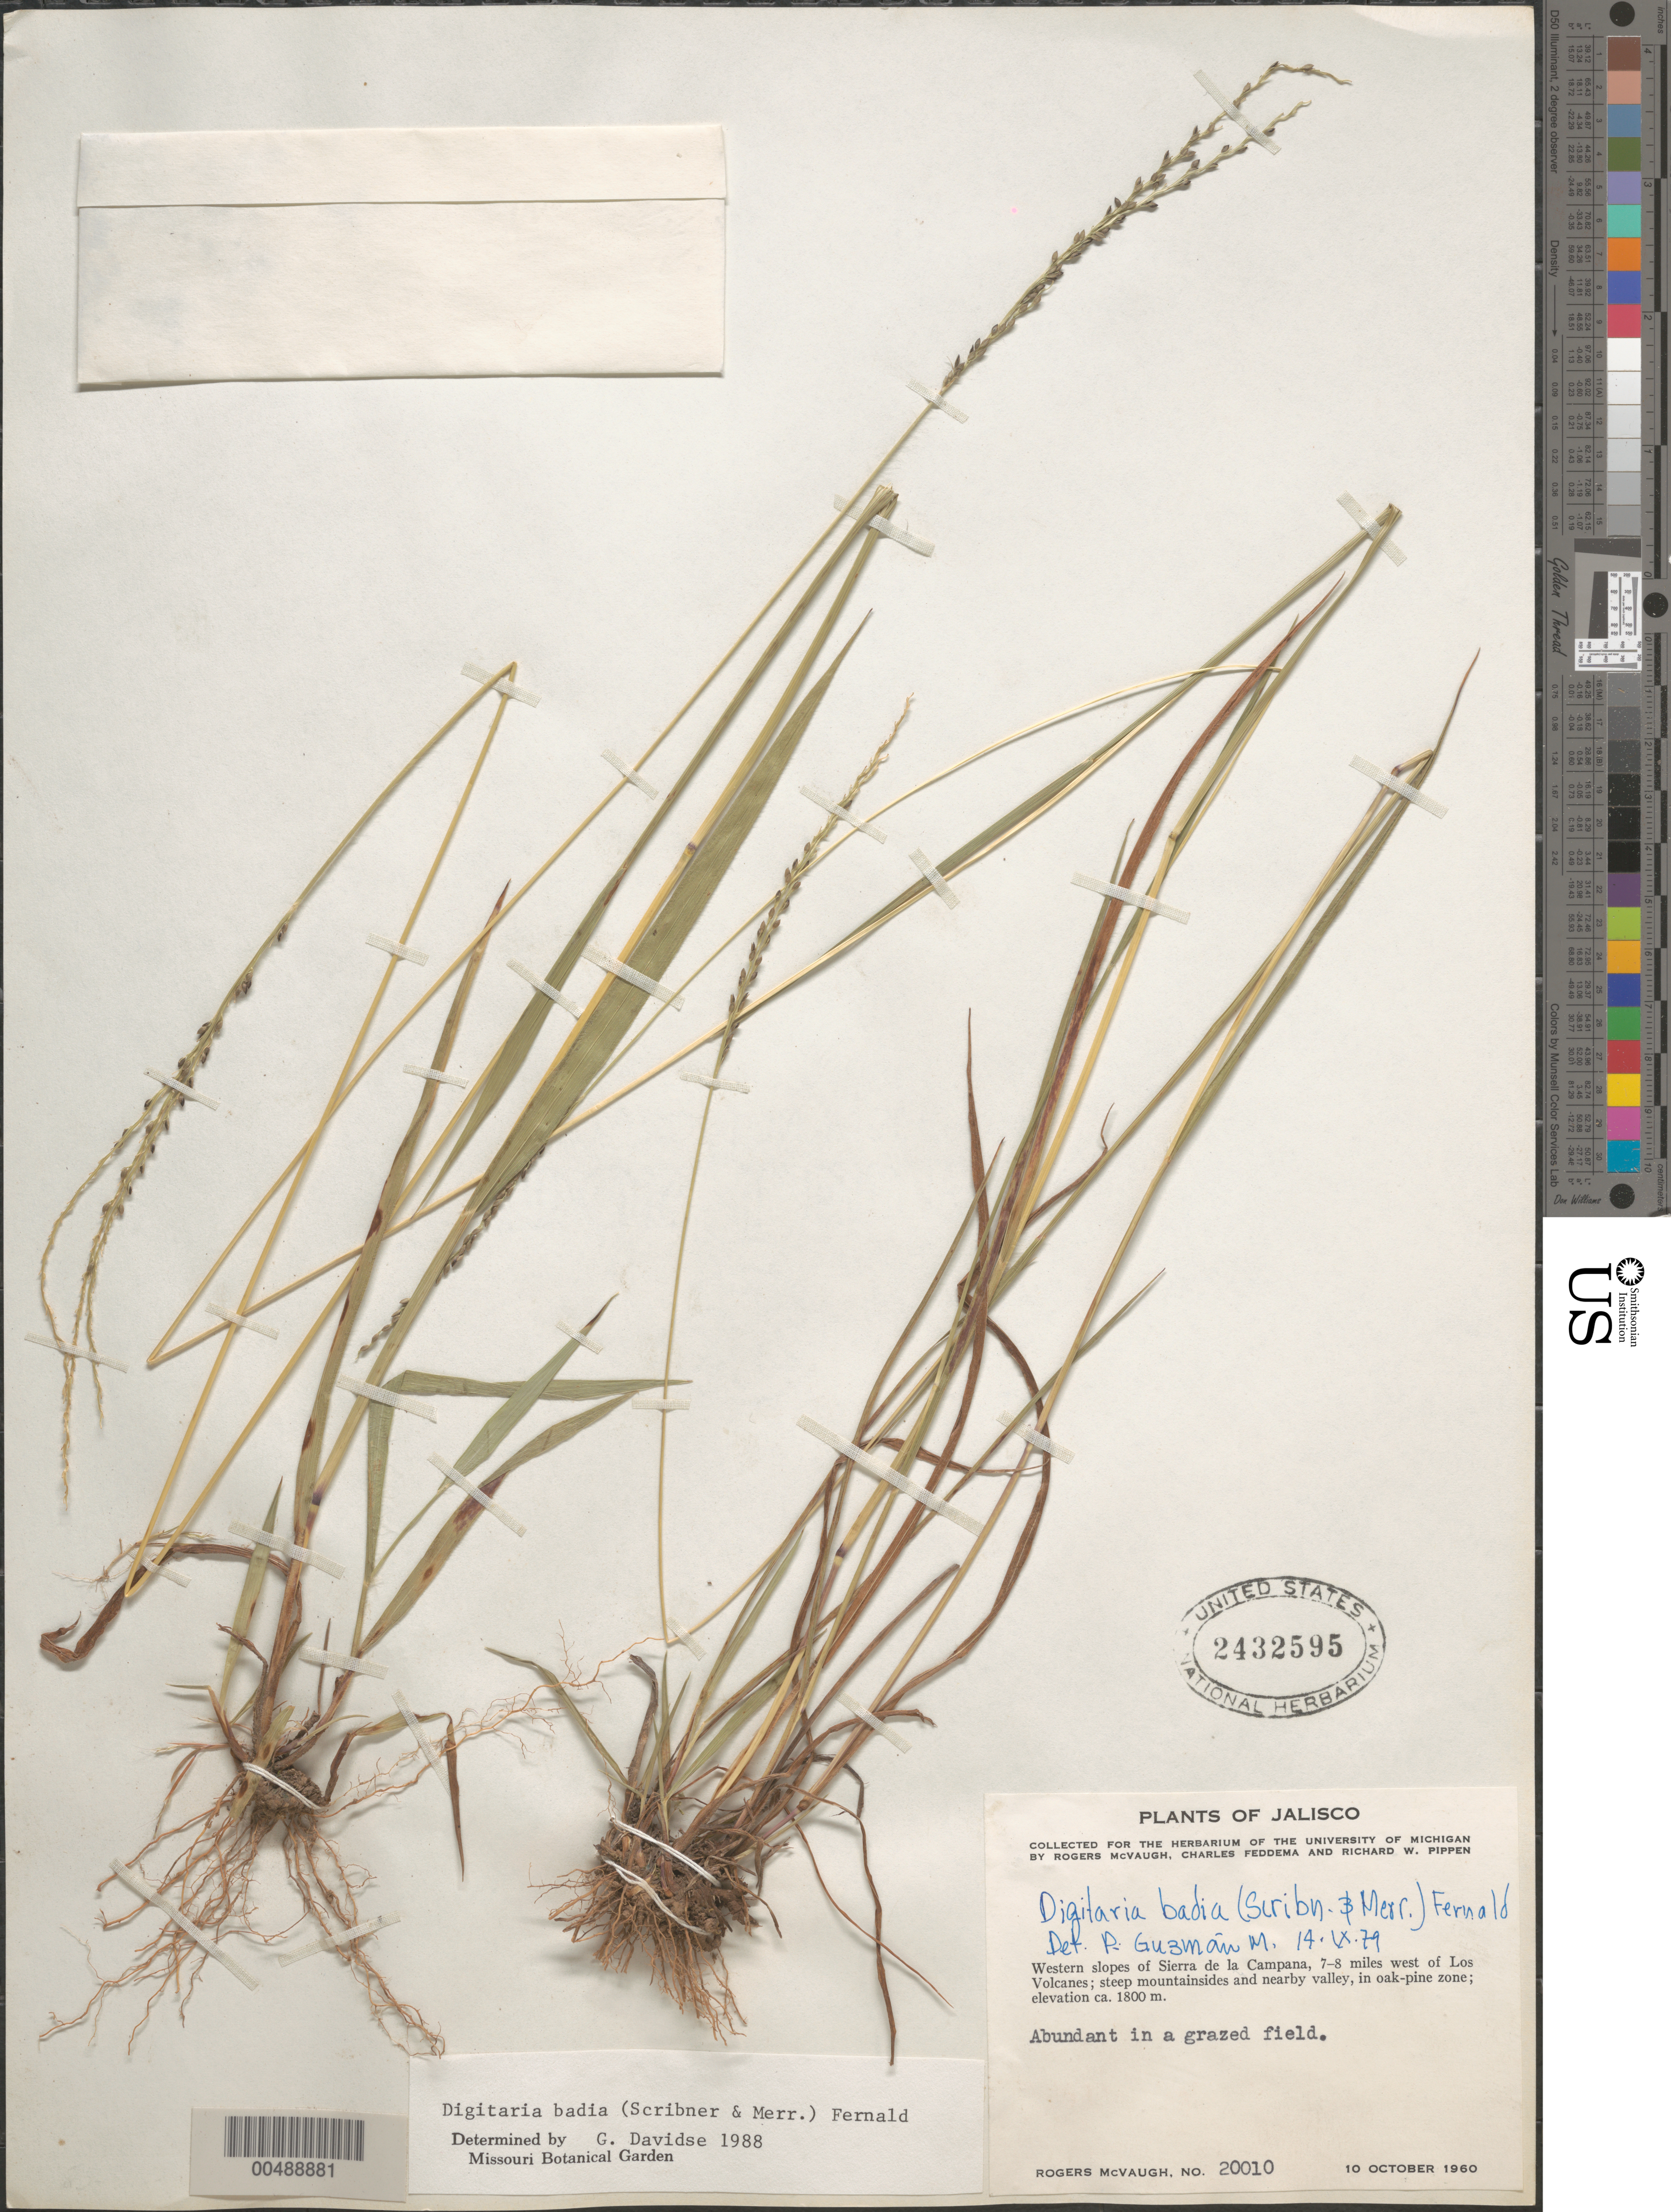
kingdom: Plantae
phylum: Tracheophyta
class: Liliopsida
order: Poales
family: Poaceae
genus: Digitaria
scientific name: Digitaria badia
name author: (Scribn. & Merr.) Fernald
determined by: Davidse, Gerrit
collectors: R. McVaugh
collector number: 20010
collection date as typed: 10 Oct 1960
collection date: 1960-10-10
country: Mexico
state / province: Jalisco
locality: W slopes of Sierra de la Campana, 7-8 mi W of Los Volcanes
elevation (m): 1800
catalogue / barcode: US 2432595